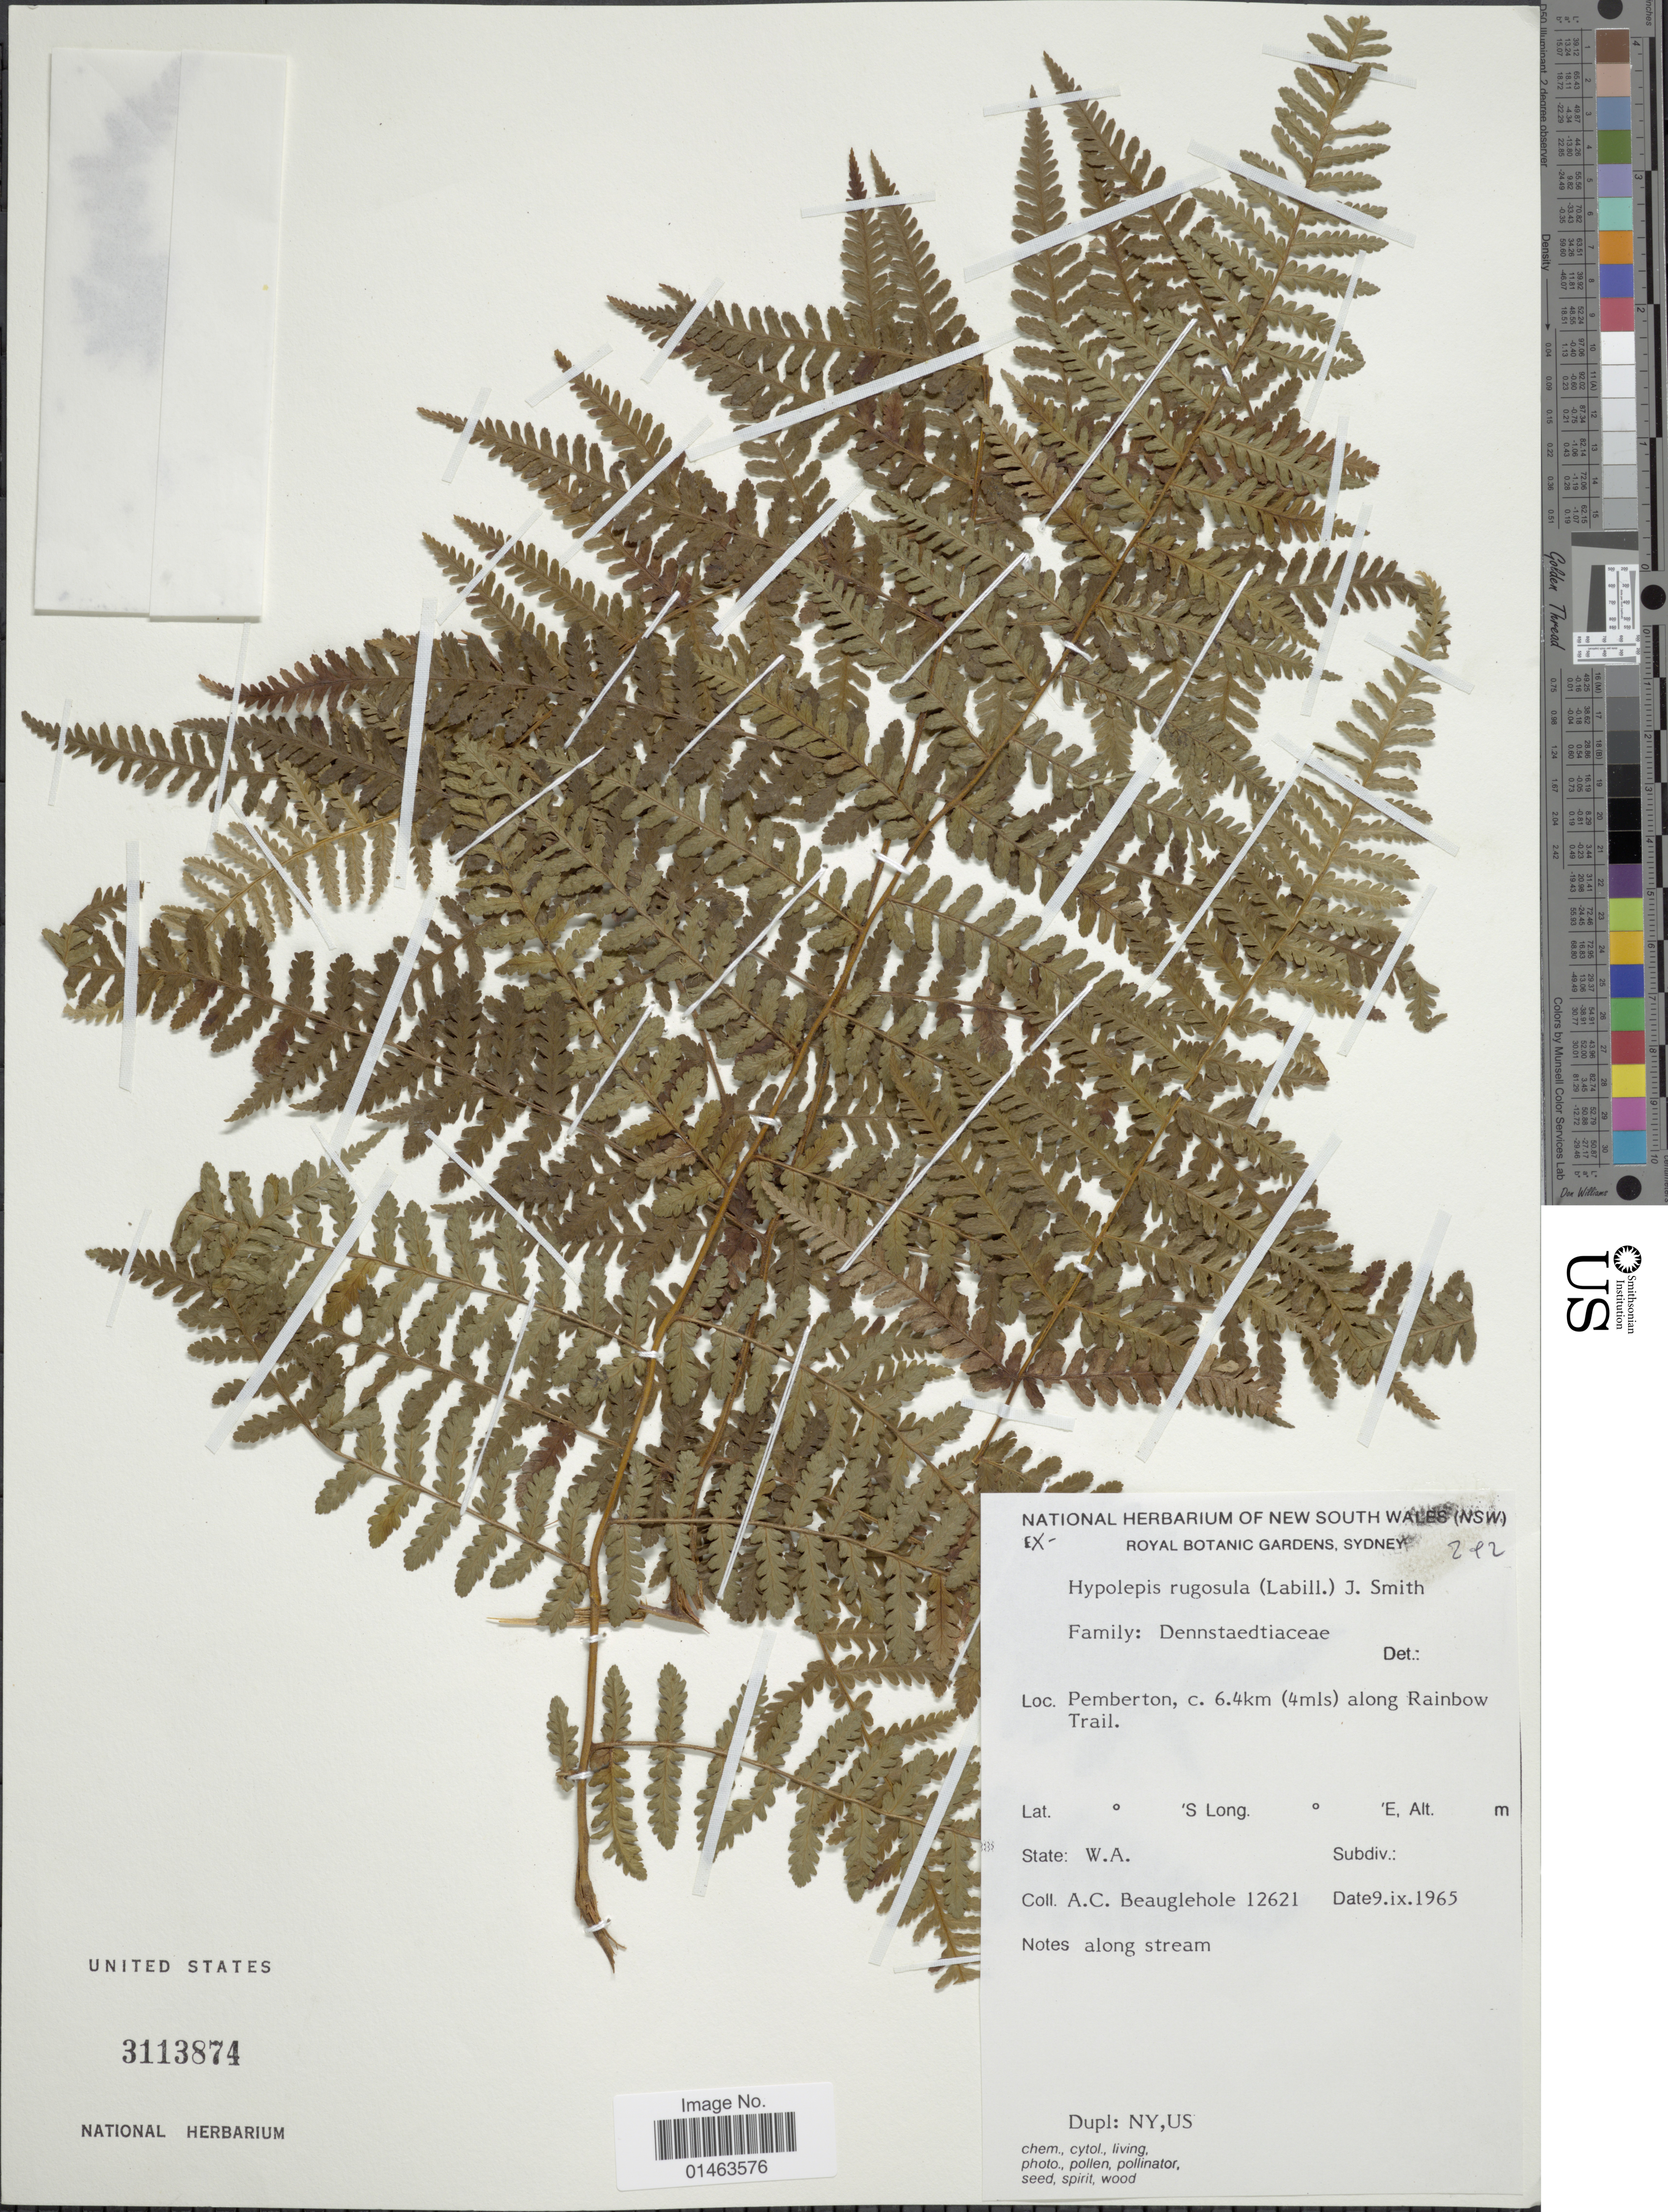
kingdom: Plantae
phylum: Tracheophyta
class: Polypodiopsida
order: Polypodiales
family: Dennstaedtiaceae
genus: Hypolepis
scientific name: Hypolepis rugosula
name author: (Labill.) J. Sm.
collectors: A. Beauglehole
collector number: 12621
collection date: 1965-09-09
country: Australia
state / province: Western Australia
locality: Pemberton, c. 6.4 km (4mls) along Rainbow Trail.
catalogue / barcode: US 3113874